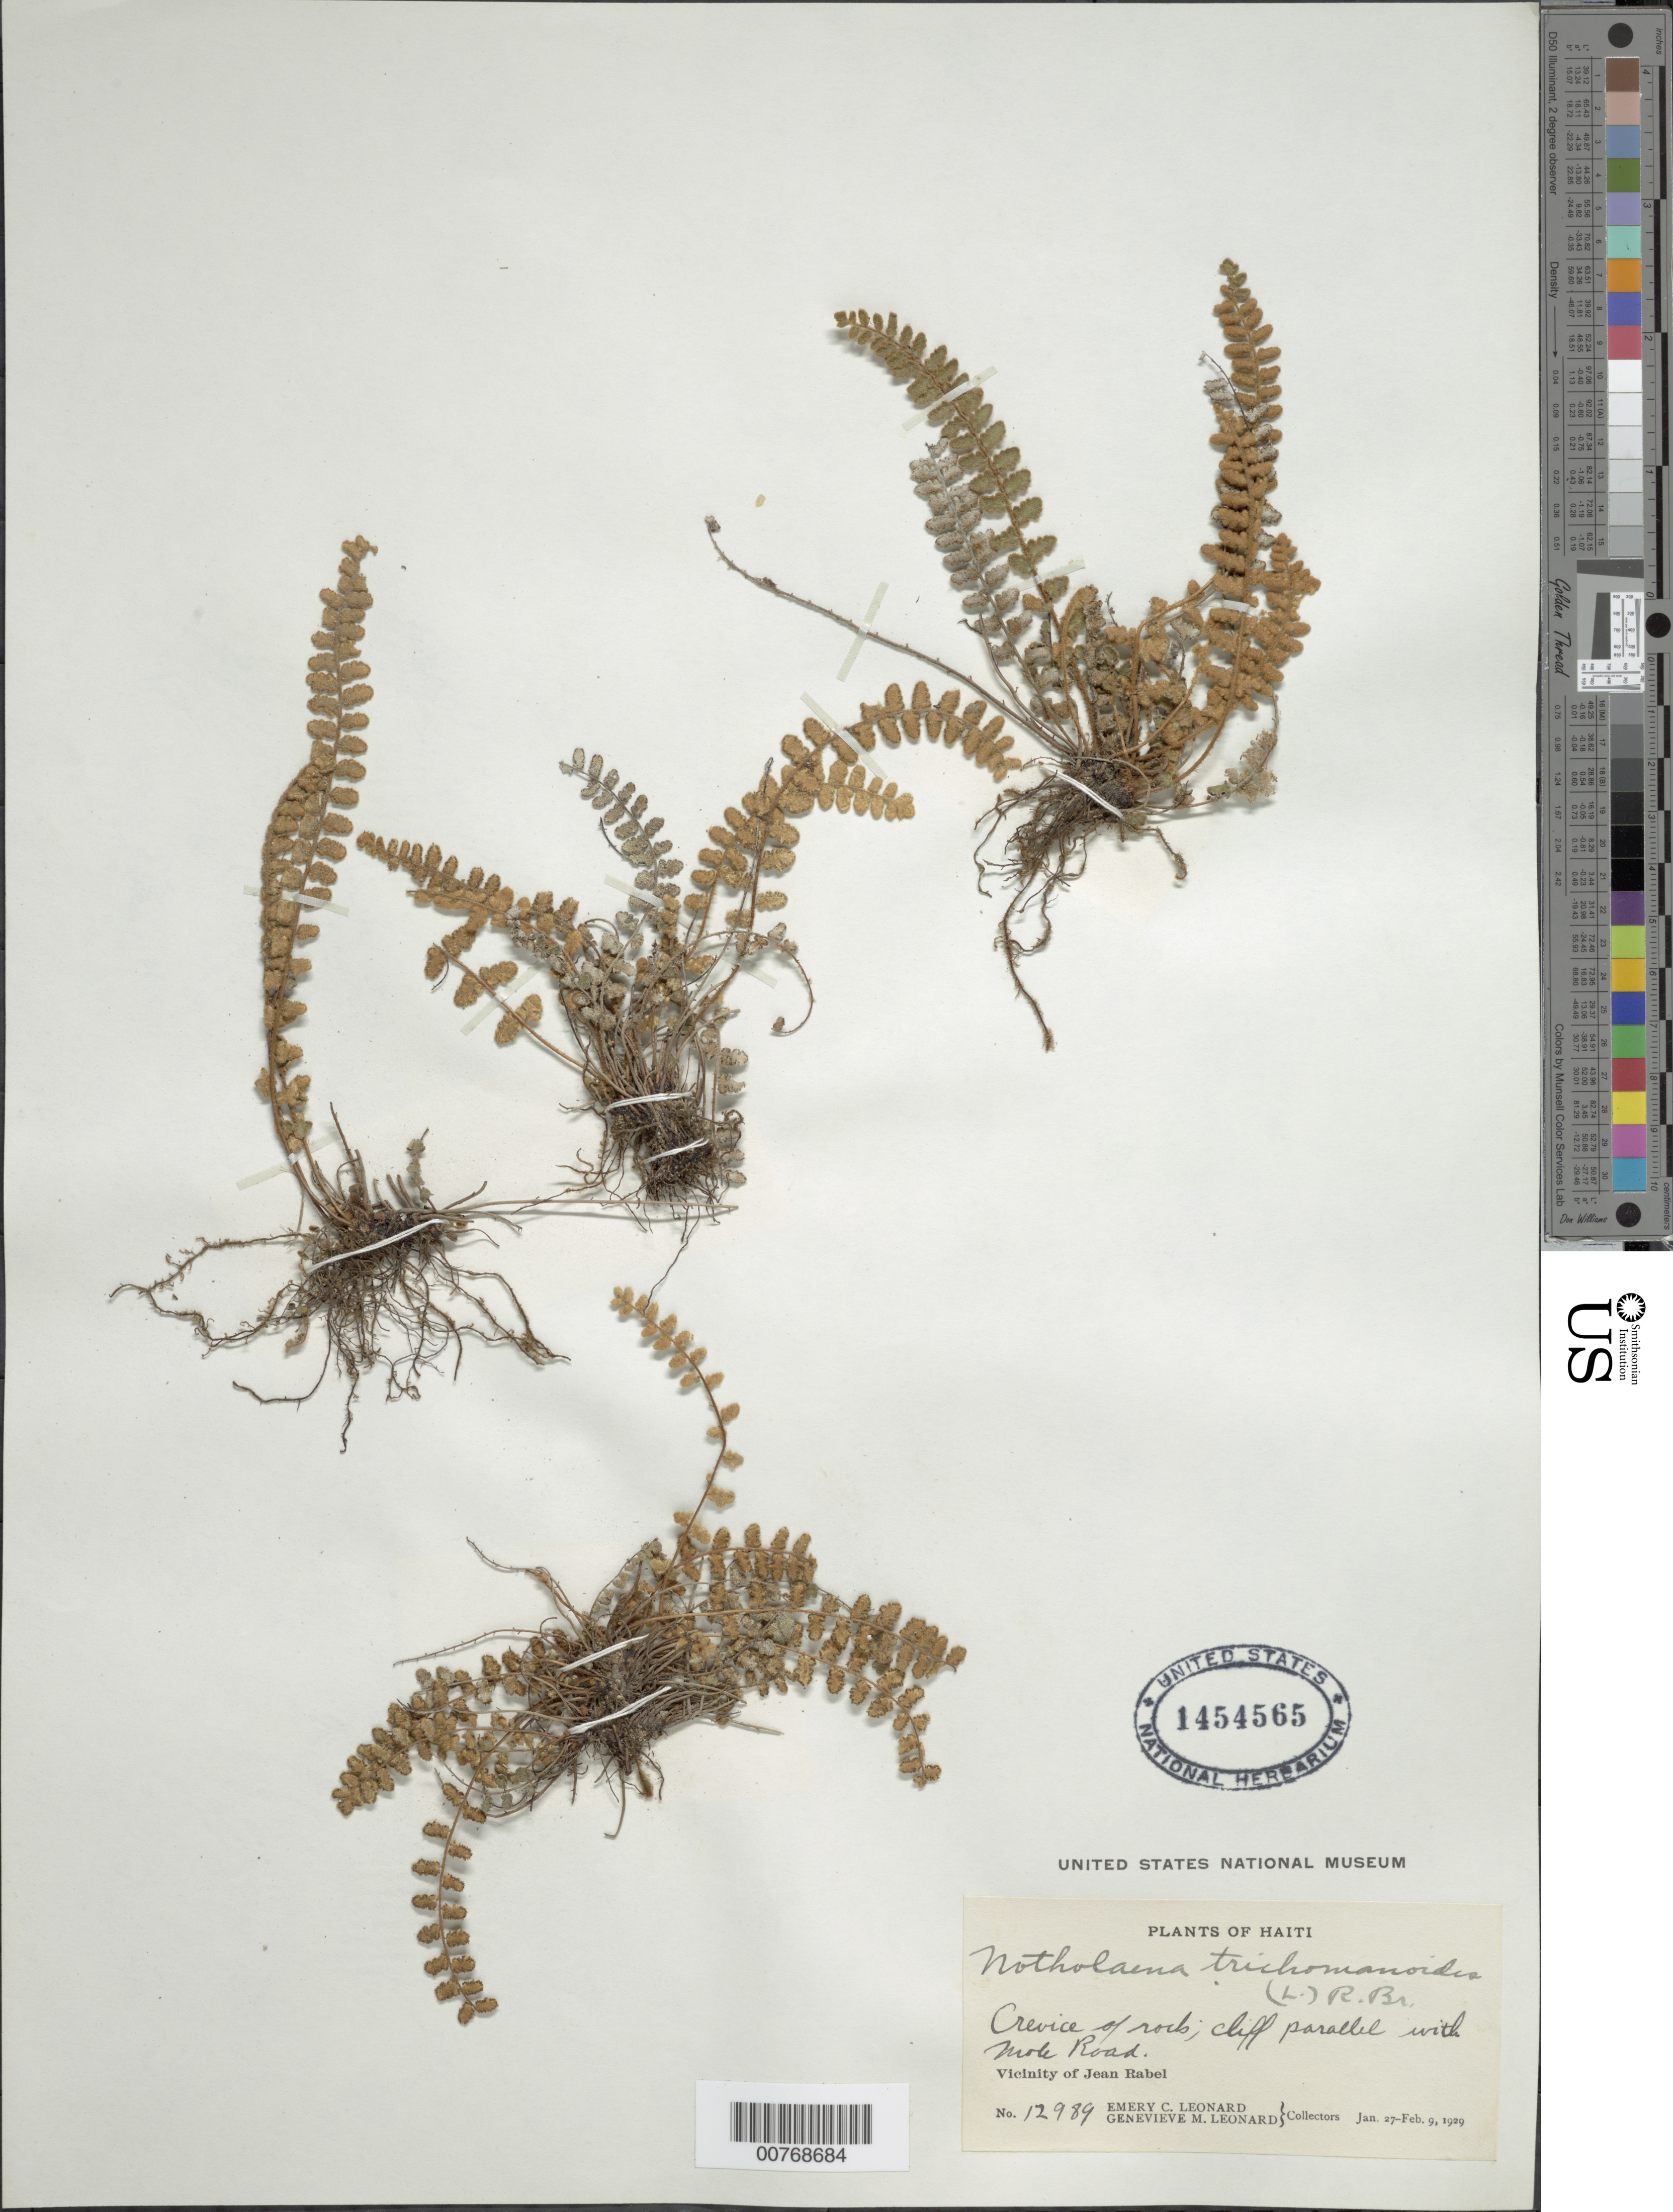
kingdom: Plantae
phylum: Tracheophyta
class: Polypodiopsida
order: Polypodiales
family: Pteridaceae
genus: Notholaena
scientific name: Notholaena trichomanoides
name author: (L.) Desv.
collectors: E. C. Leonard & G. M. Leonard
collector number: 12989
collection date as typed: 27 Feb 1929 09 Feb 1929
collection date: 1929-02-09/1929-02-27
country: Haiti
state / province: Nord-Óuest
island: Hispaniola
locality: Vicinity of Jean Rabel, cliff parallel with Mole Road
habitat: Crevices of rock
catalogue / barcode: US 1454565